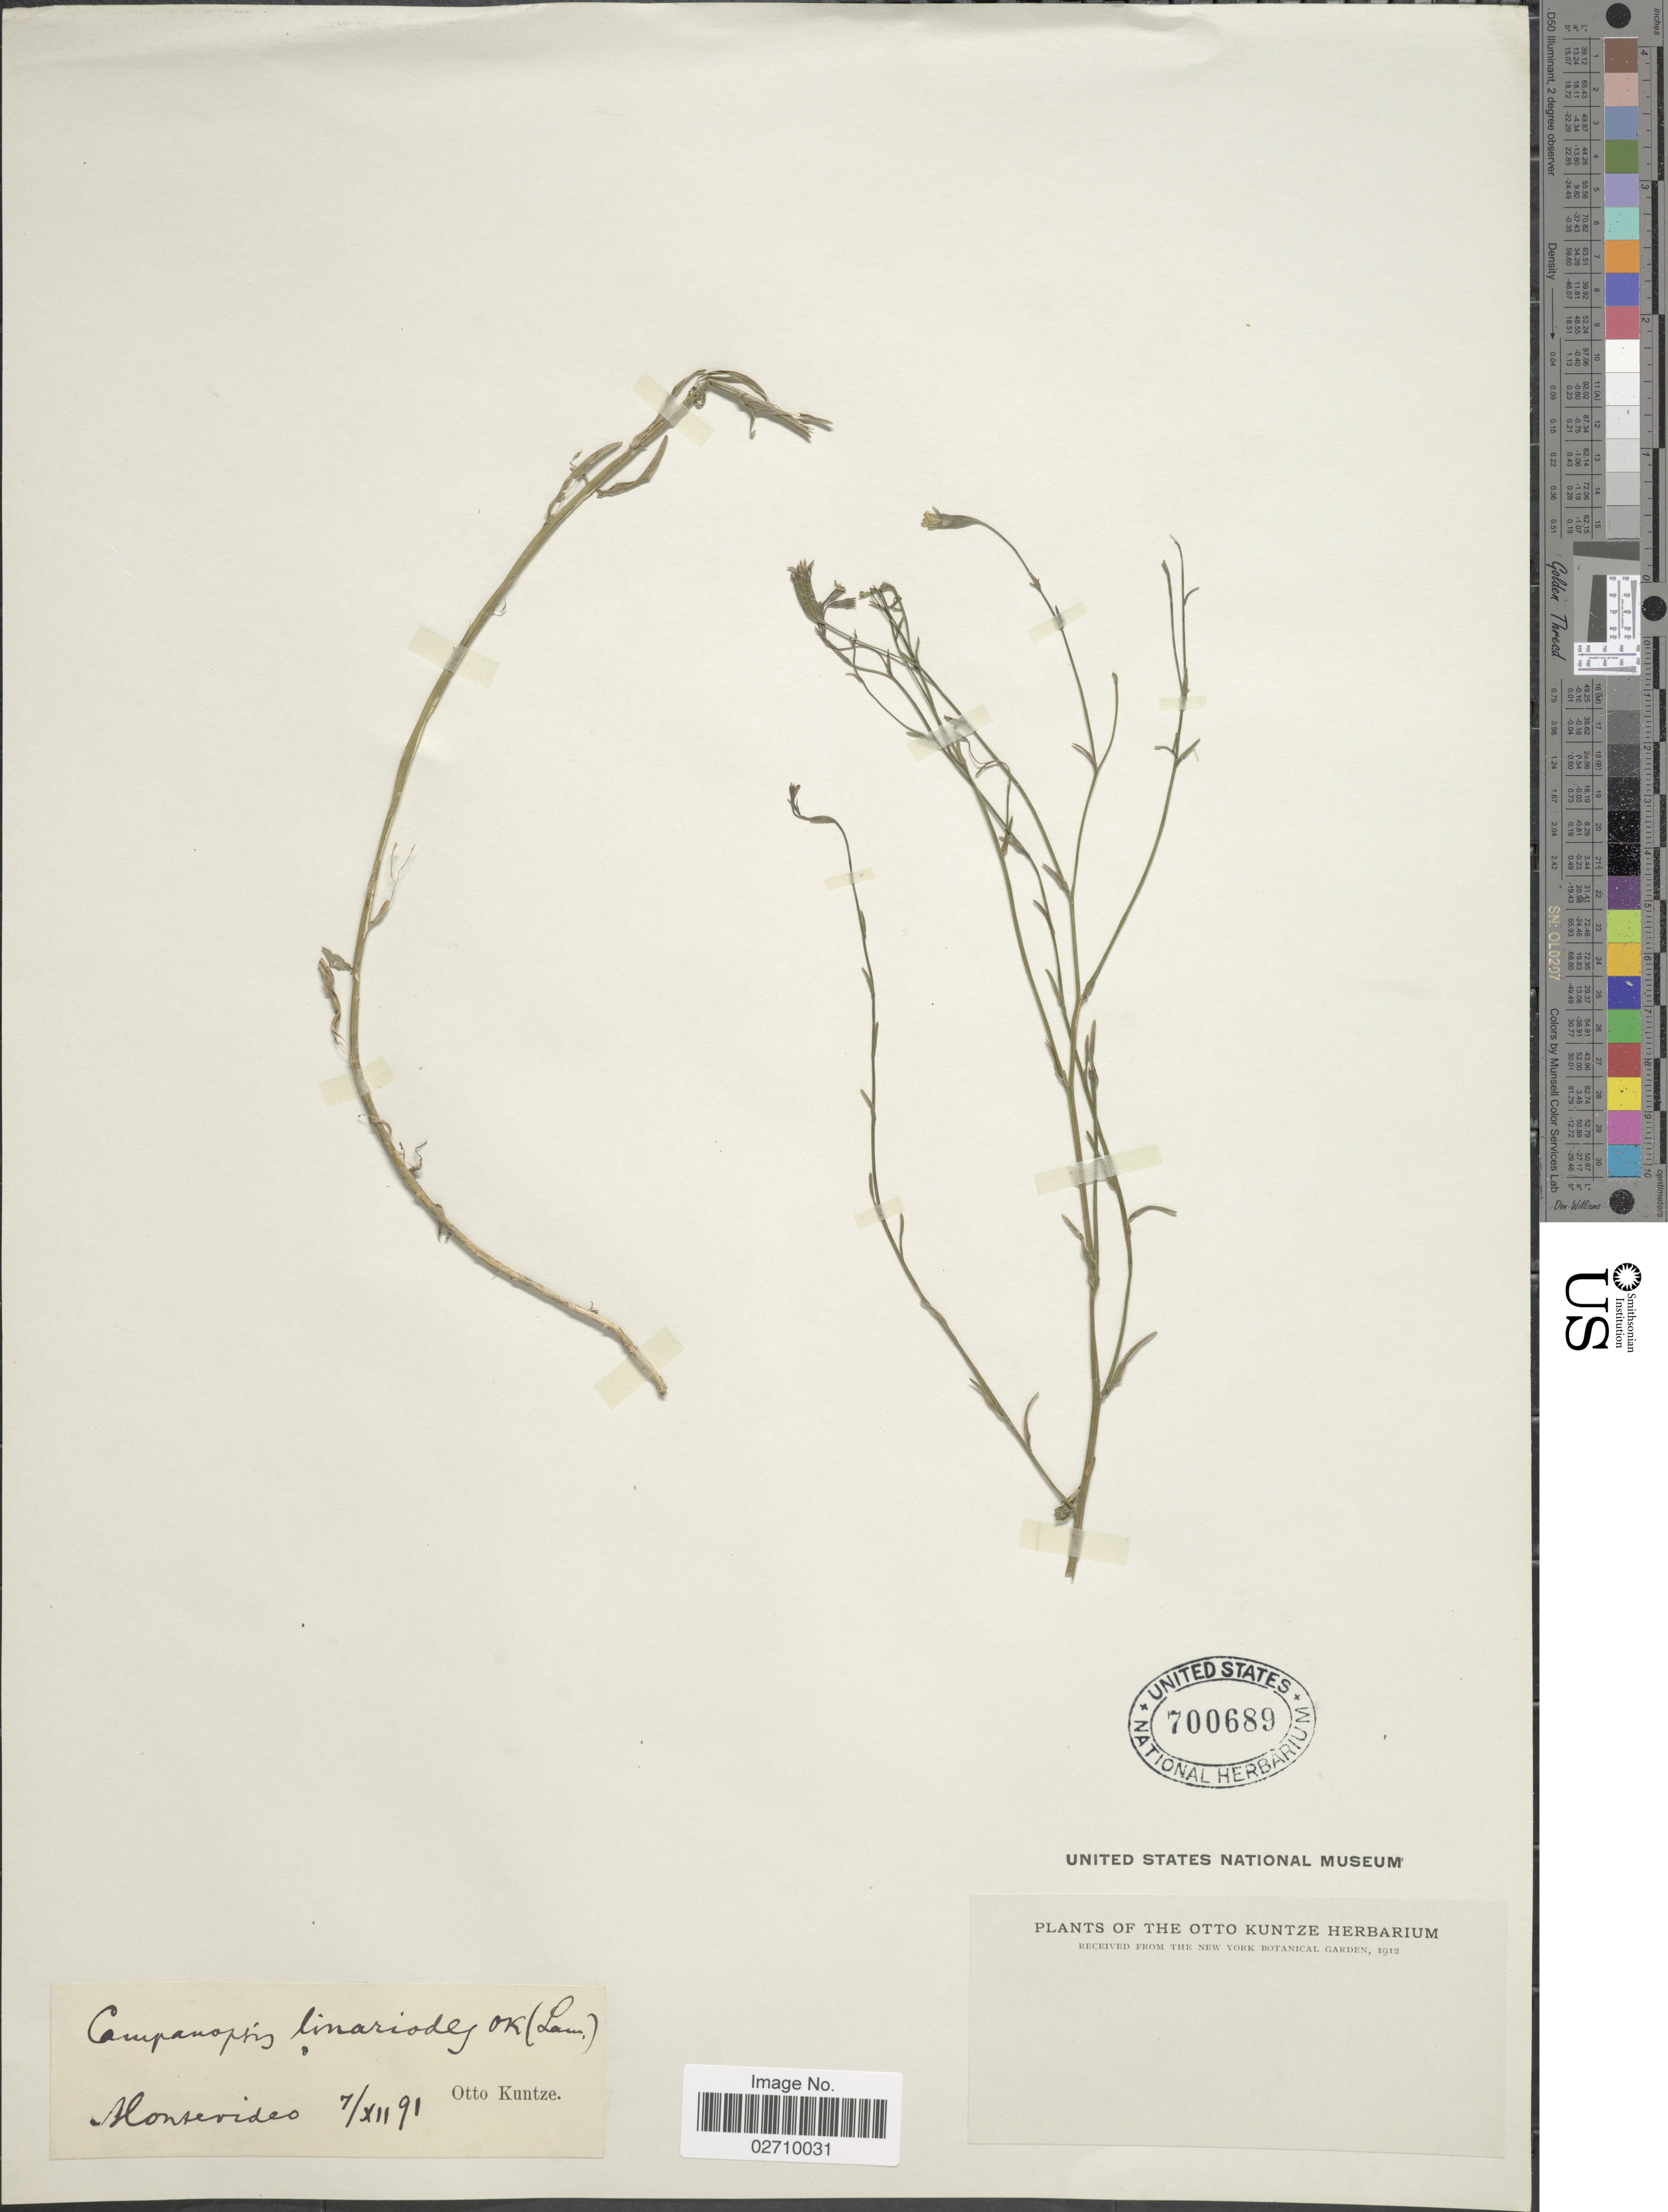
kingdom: Plantae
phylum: Tracheophyta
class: Magnoliopsida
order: Asterales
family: Campanulaceae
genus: Wahlenbergia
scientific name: Wahlenbergia linarioides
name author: (Lam.) A. DC.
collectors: C.E.O. Kuntze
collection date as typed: Transcribed d/m/y: 7/12/91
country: Uruguay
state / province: Montevideo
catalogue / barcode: US 700689